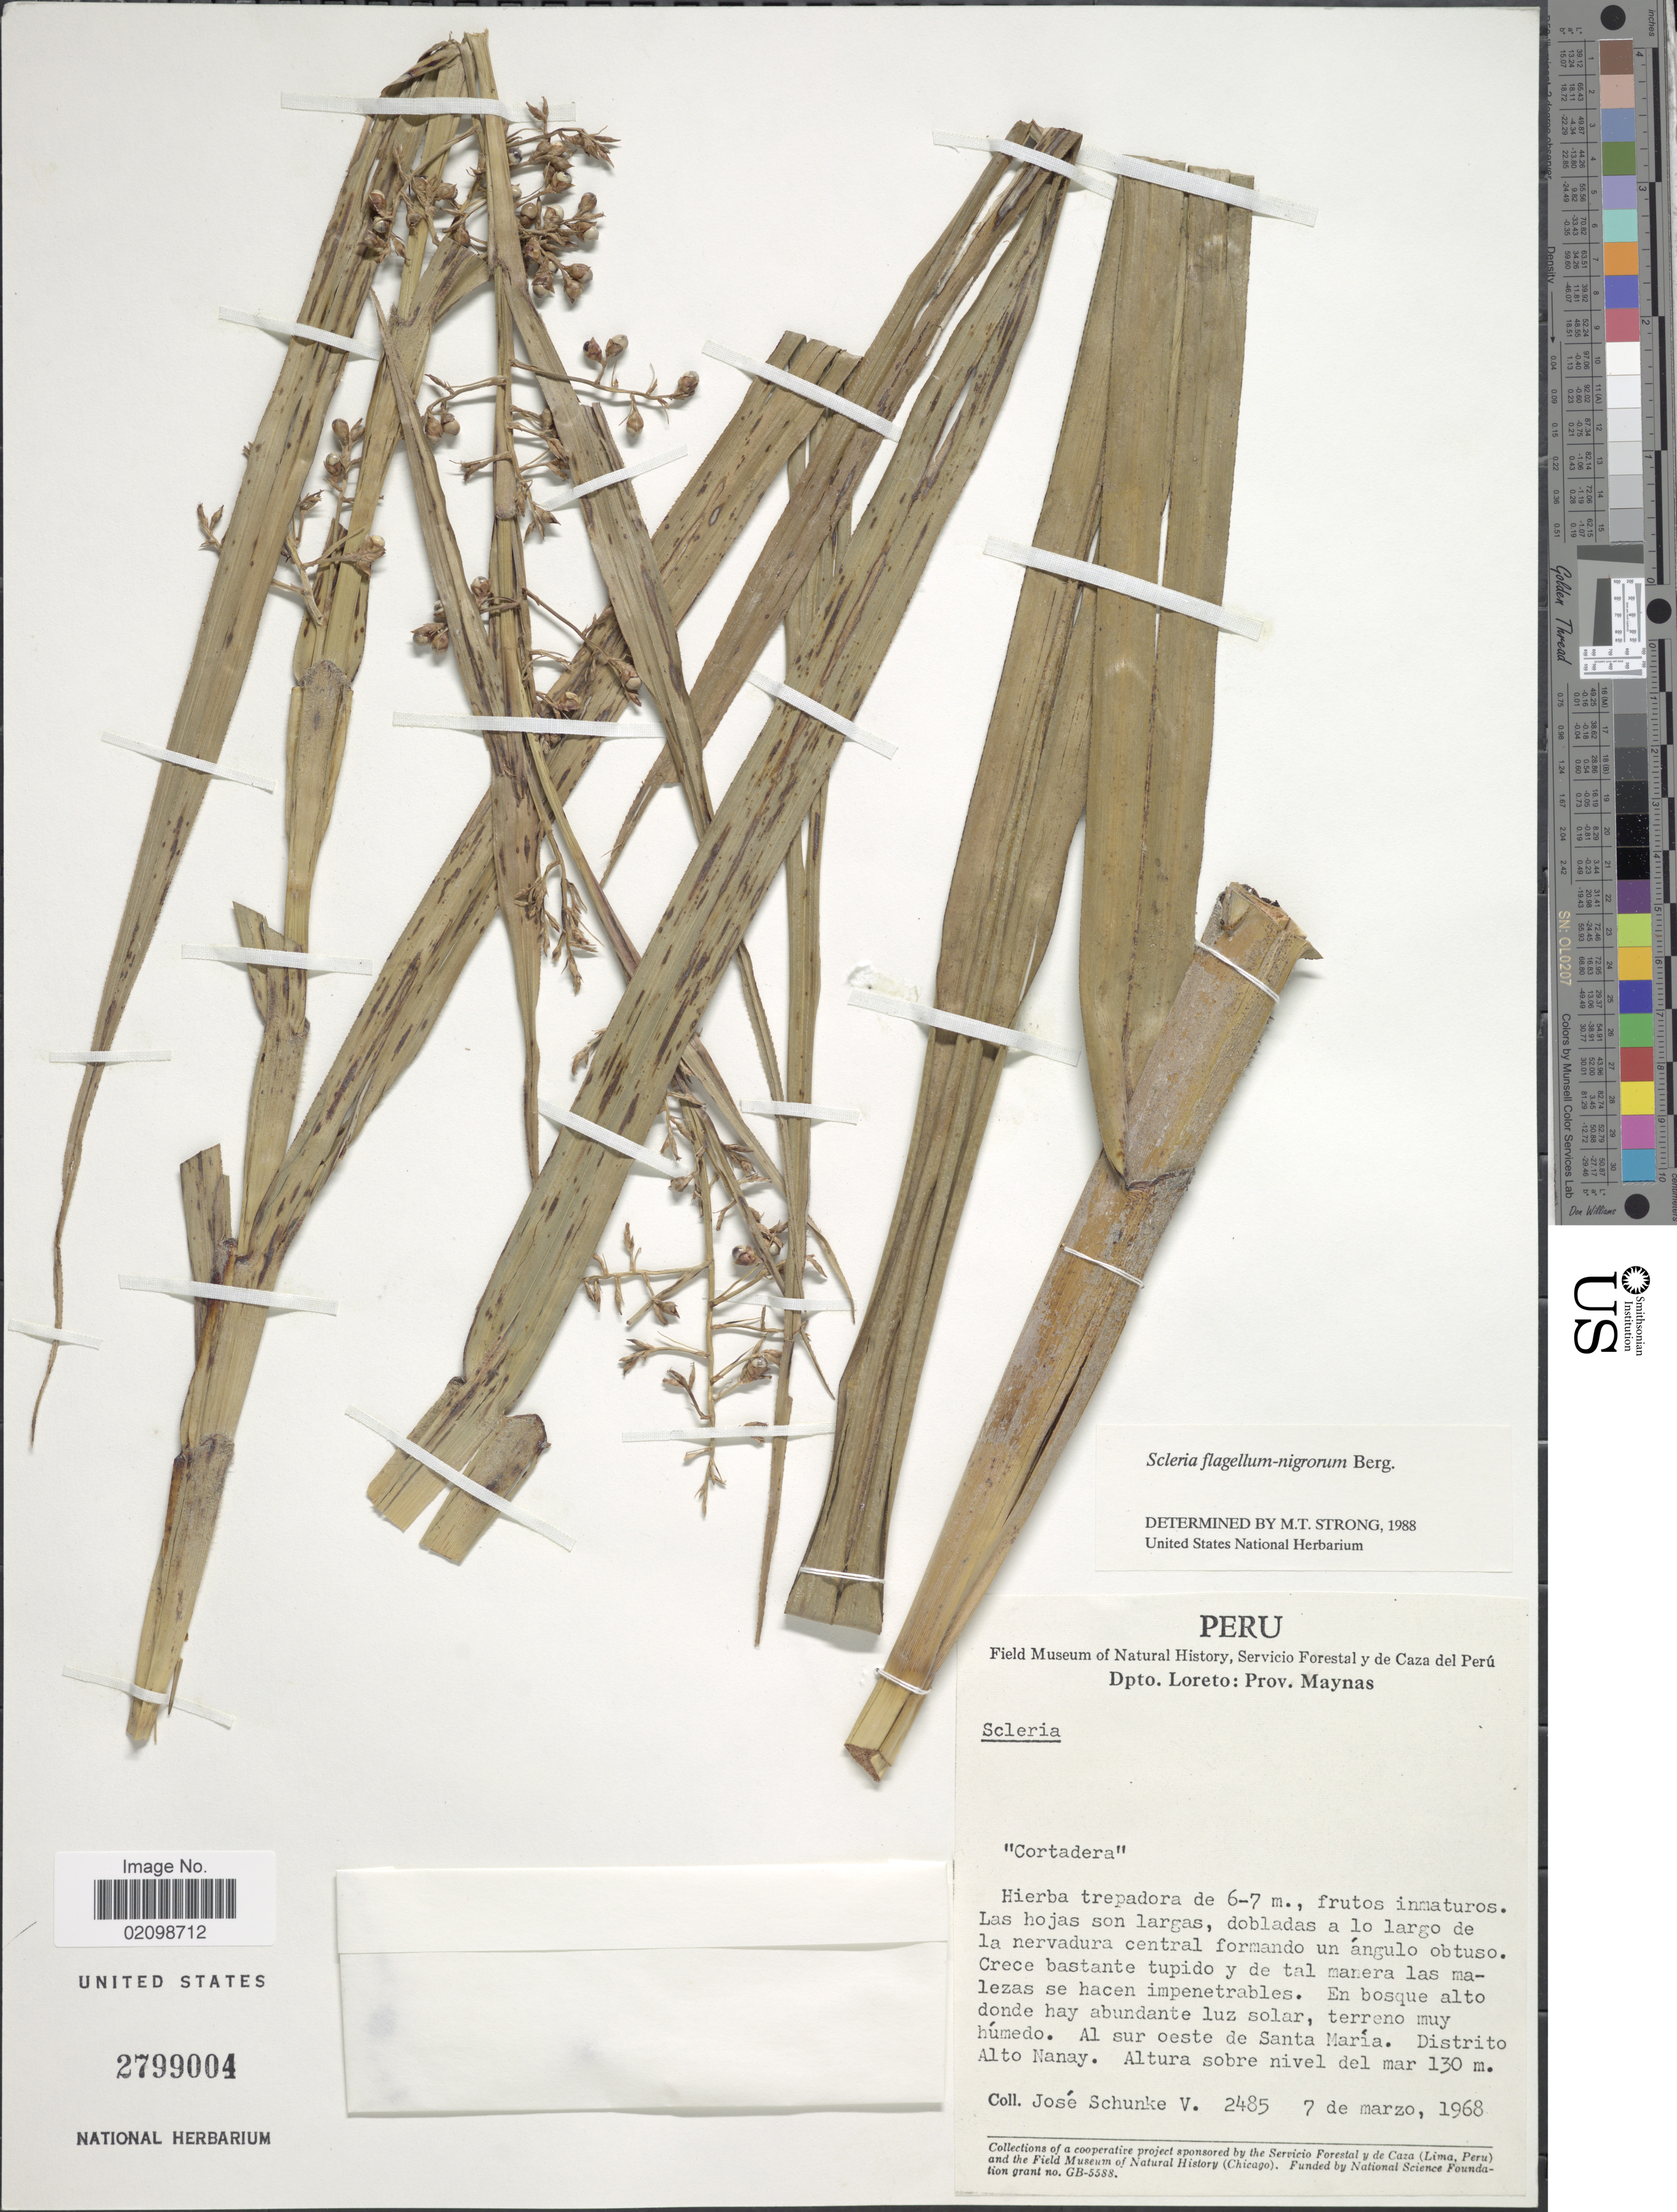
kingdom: Plantae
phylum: Tracheophyta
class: Liliopsida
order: Poales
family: Cyperaceae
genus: Scleria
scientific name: Scleria flagellum-nigrorum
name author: P.J. Bergius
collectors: J. Schunke Vigo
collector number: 2485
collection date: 1968-03-07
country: Peru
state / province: Loreto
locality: Dpto. Loreto: Prov.Maynas, Al sur oeste de Santa Maria. Distrito Alto Nanay.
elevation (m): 130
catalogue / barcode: US 2799004